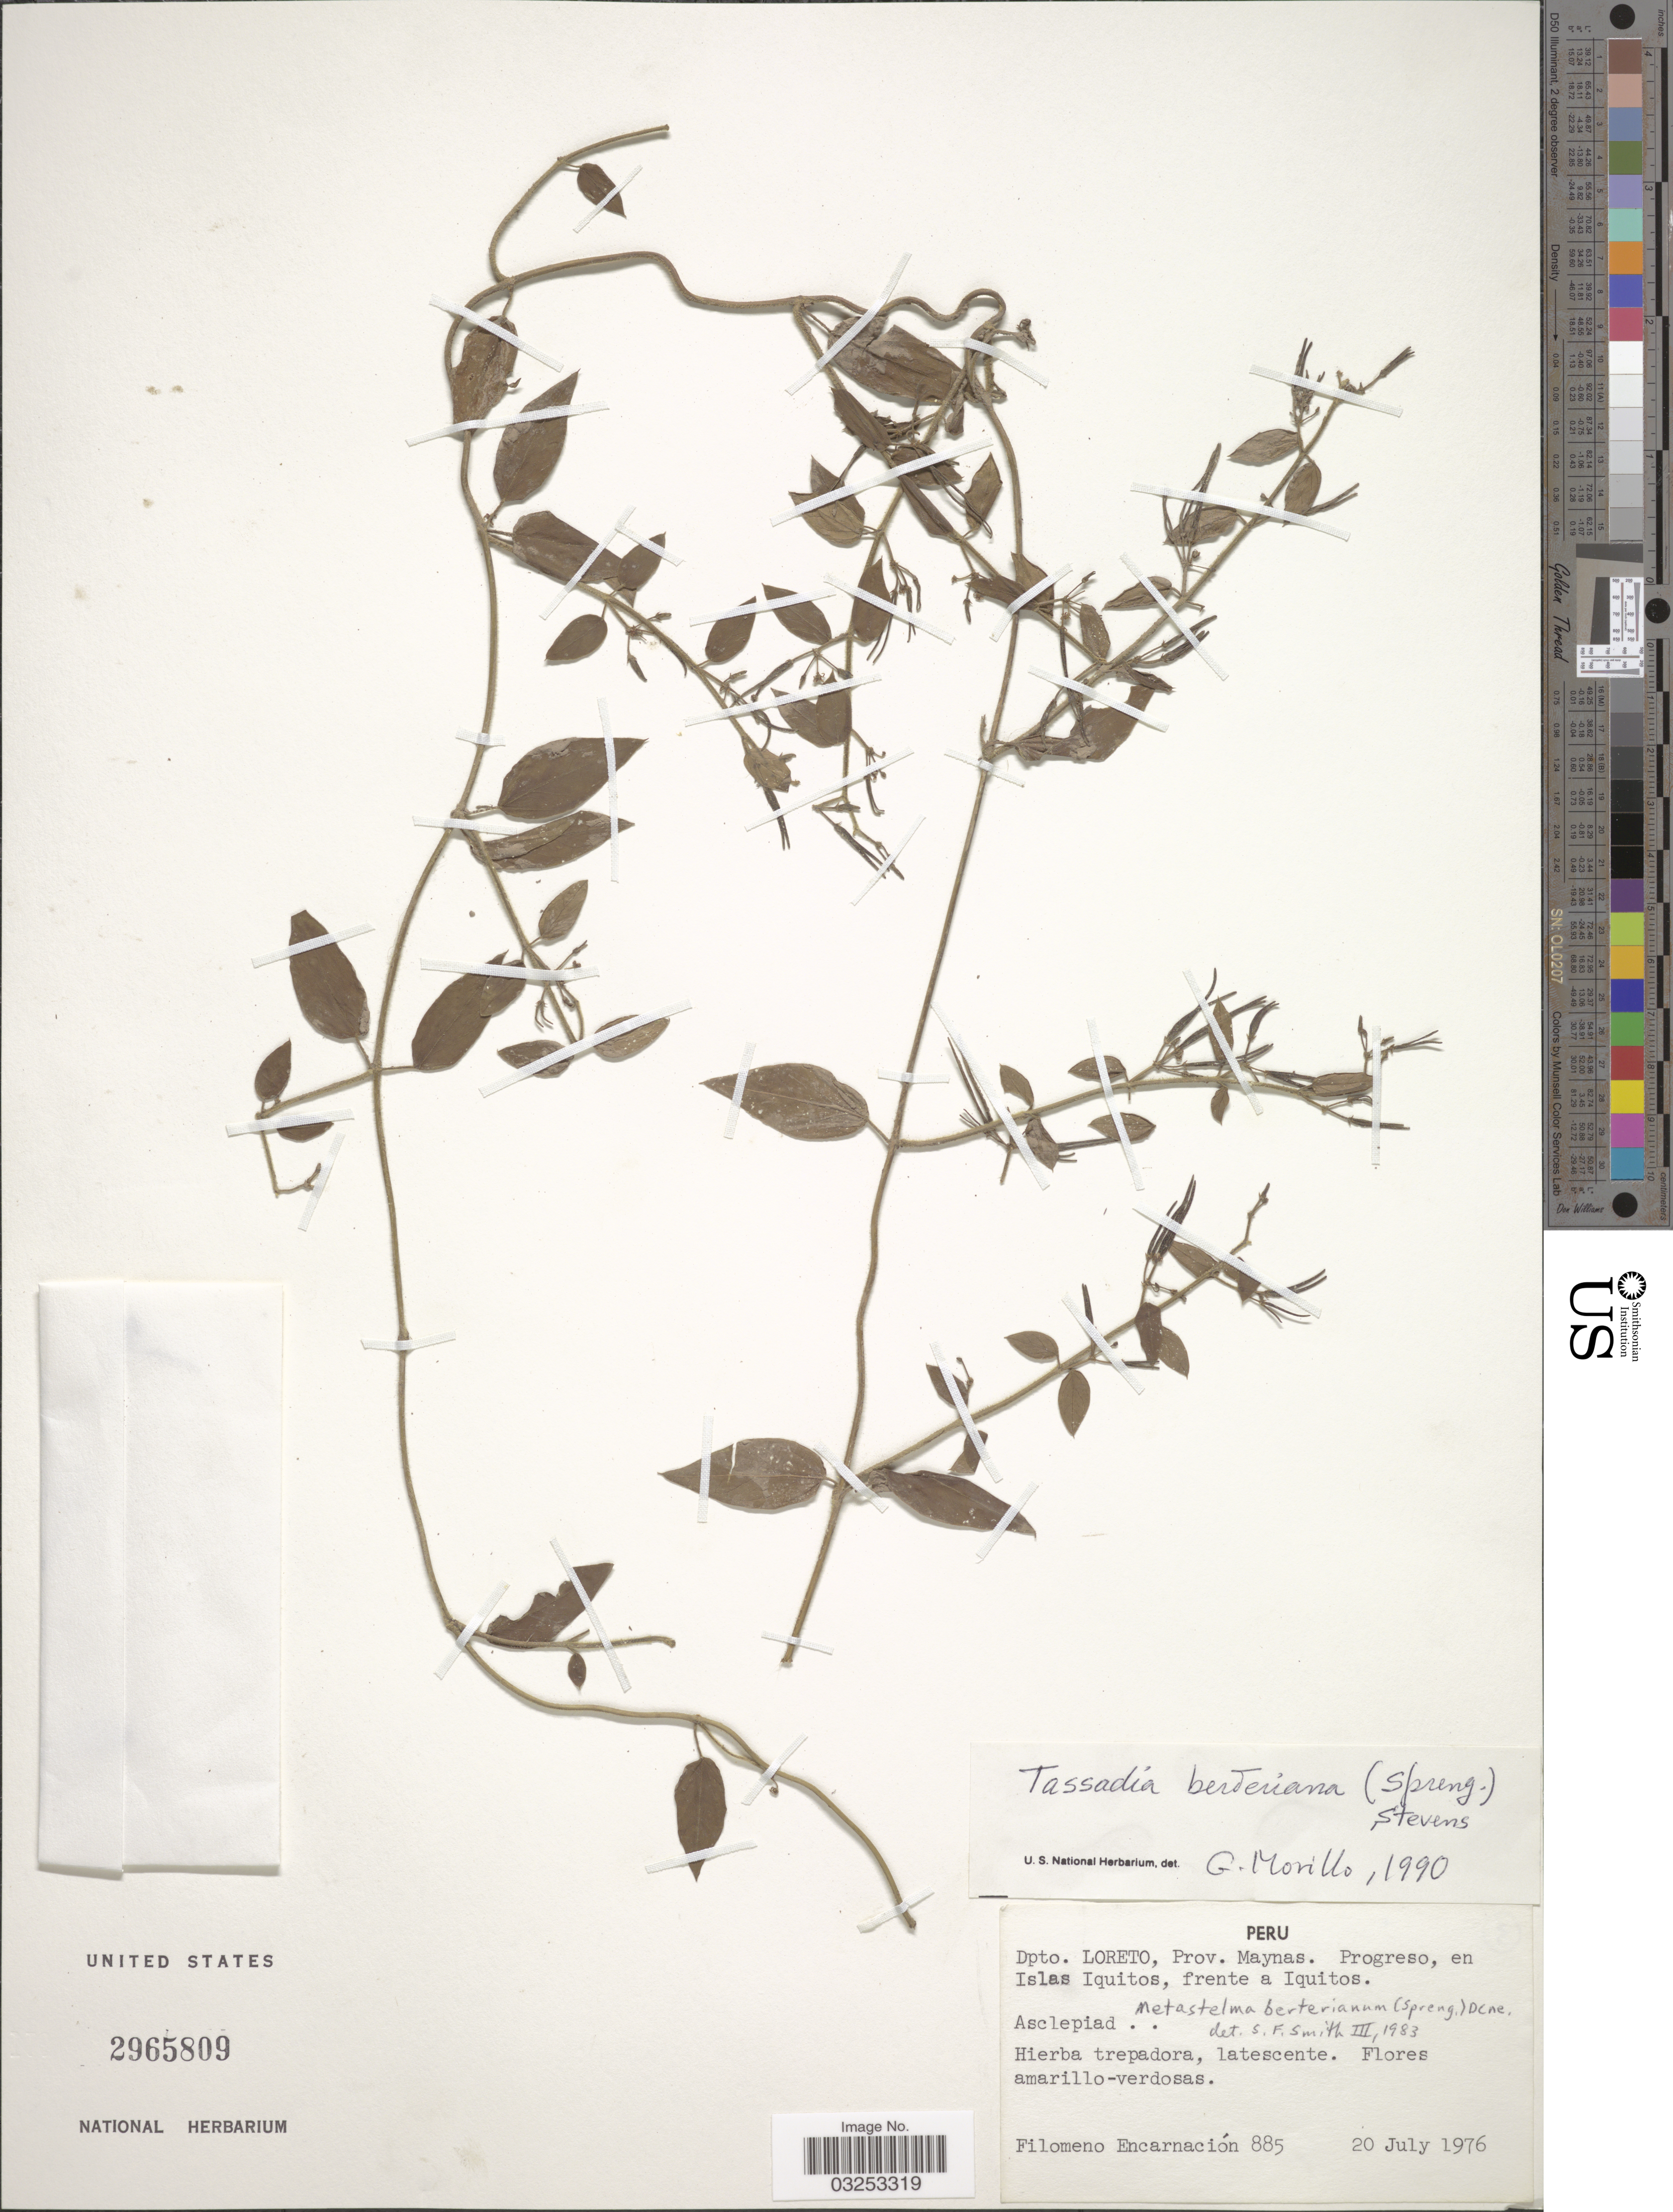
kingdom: Plantae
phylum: Tracheophyta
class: Magnoliopsida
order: Gentianales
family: Apocynaceae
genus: Tassadia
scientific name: Tassadia berteroana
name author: (Spreng.) W.D. Stevens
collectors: F. Encarnación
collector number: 885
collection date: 1976-07-20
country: Peru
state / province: Loreto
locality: Dpto. Loreto, Prov. Maynas. Progreso, en Islas Iquitos, frente a Iquitos.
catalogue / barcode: US 2965809